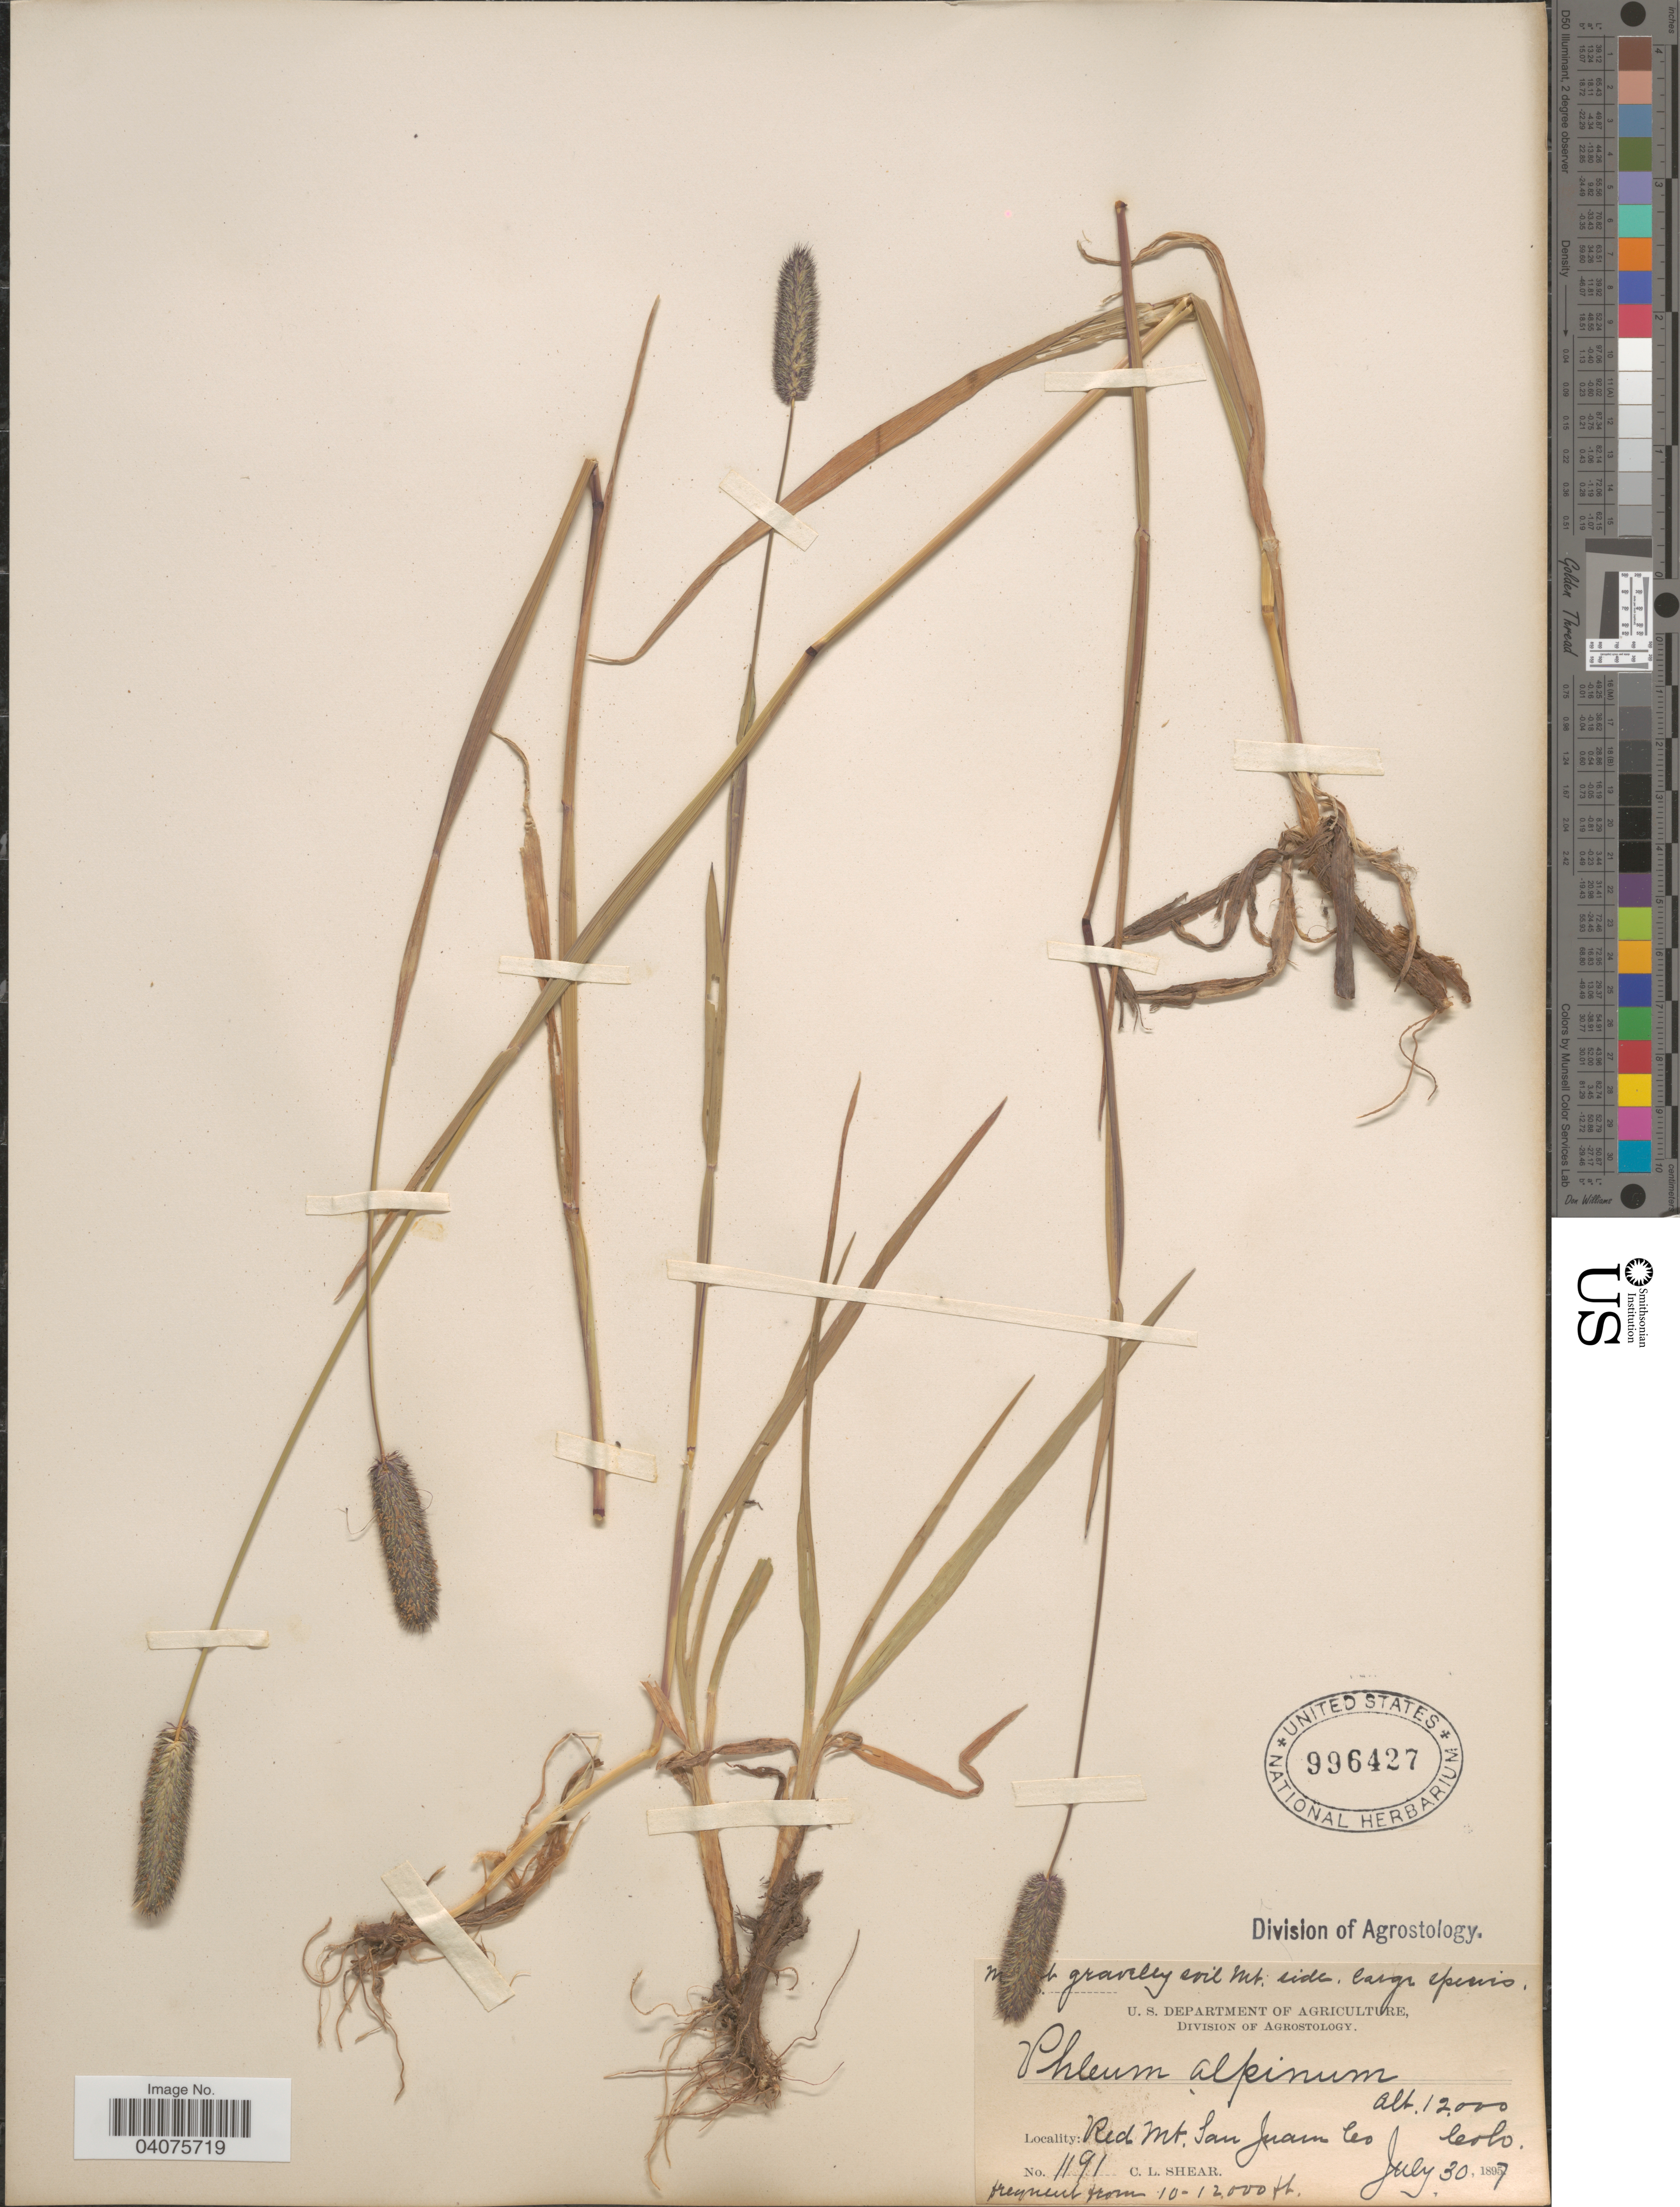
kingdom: Plantae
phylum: Tracheophyta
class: Liliopsida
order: Poales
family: Poaceae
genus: Phleum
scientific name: Phleum alpinum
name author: L.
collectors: C. L. Shear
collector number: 1191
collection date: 1897-07-30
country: United States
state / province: Colorado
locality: Red Mt. San Juan Co.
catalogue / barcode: US 996427